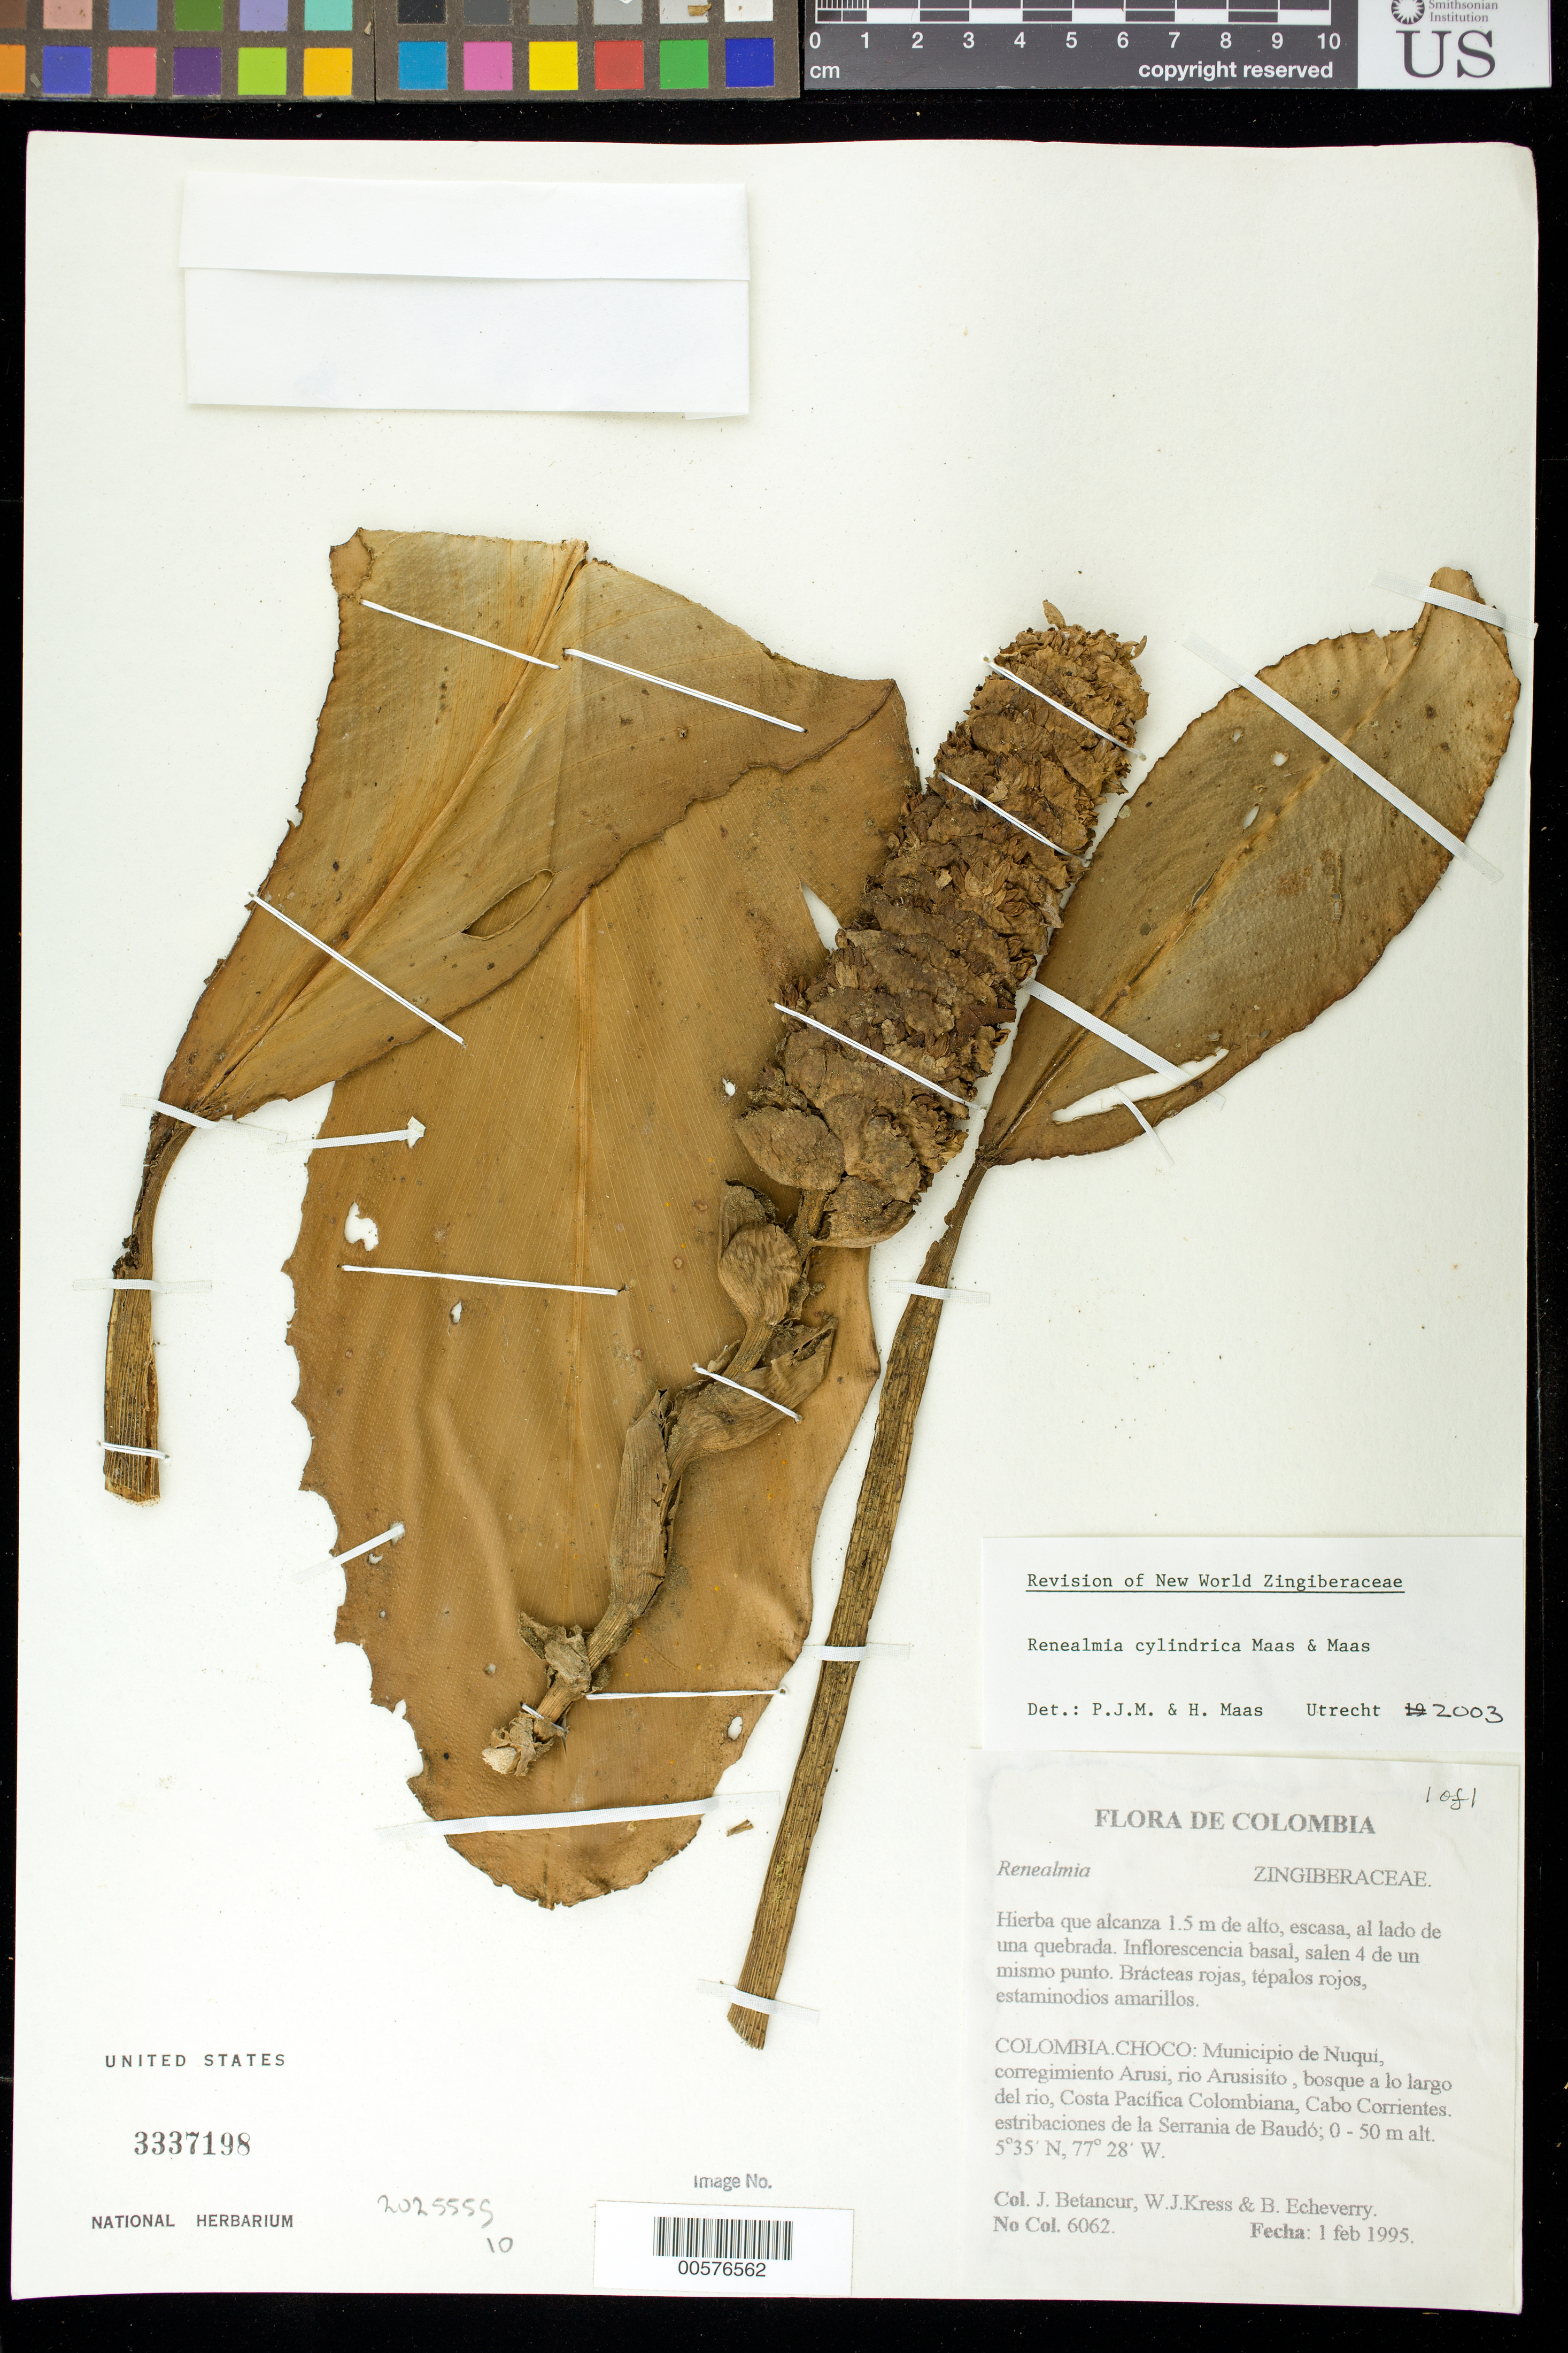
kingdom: Plantae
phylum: Tracheophyta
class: Liliopsida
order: Zingiberales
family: Zingiberaceae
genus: Renealmia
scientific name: Renealmia cylindrica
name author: Mass & H. Maas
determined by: Maas, P. J.; Maas van de Kamer, H.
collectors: J. C. Betancur, W. J. Kress & B. Echeverry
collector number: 6062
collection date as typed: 31 Jan 1995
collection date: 1995-01-31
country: Colombia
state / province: Chocó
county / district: Nuqui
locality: Corregimiento Termales, entre Jobi y Arusi. Bosque cerca a las cabanas Pijiba. Costa Pacifica colombiana, estribaciones de la serrania del Baudo, Cabo Corrientes. Bosque primario.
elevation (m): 5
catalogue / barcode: US 3337198